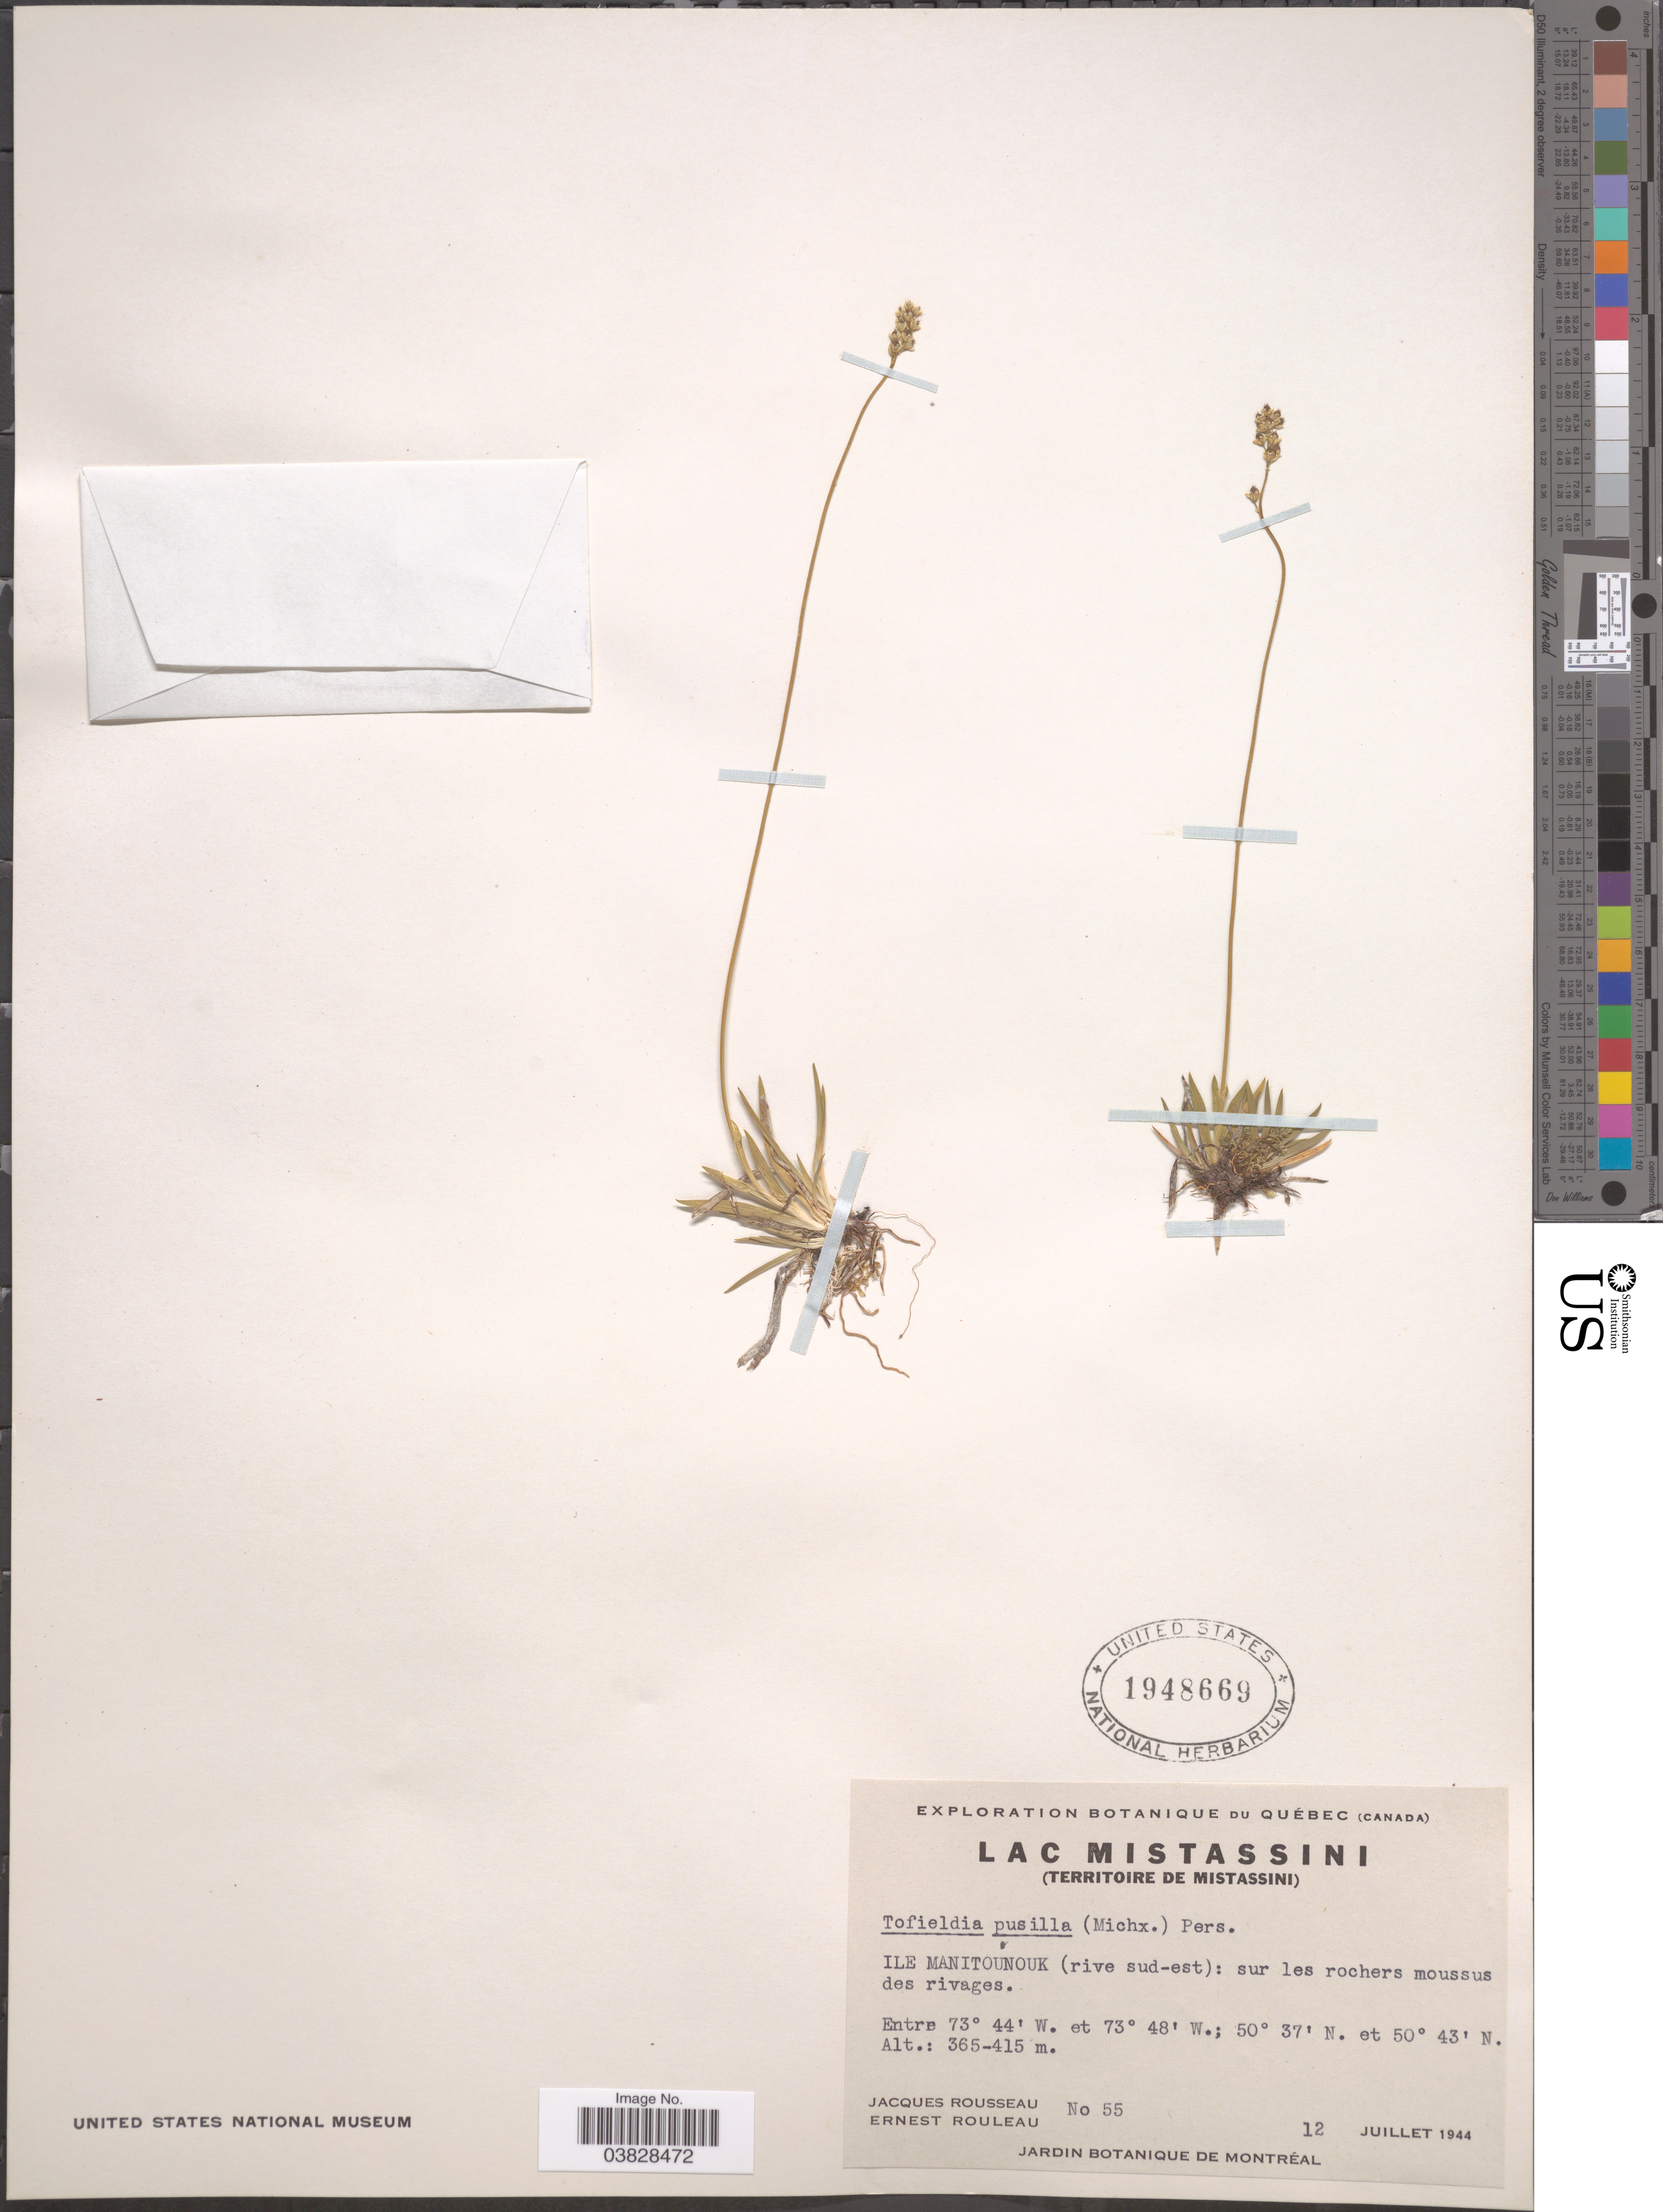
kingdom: Plantae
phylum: Tracheophyta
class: Liliopsida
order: Alismatales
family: Tofieldiaceae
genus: Tofieldia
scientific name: Tofieldia pusilla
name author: (Michx.) Pers.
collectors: J. Rousseau & J. Rouleau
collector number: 55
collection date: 1944-07-12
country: Canada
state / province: Quebec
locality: Lac Mistassini [unsure placement]. (Territoire de Mistassini). Ile Manitounouk (rive sud-est): sur les rochers moussus des rivages.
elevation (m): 365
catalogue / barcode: US 1948669